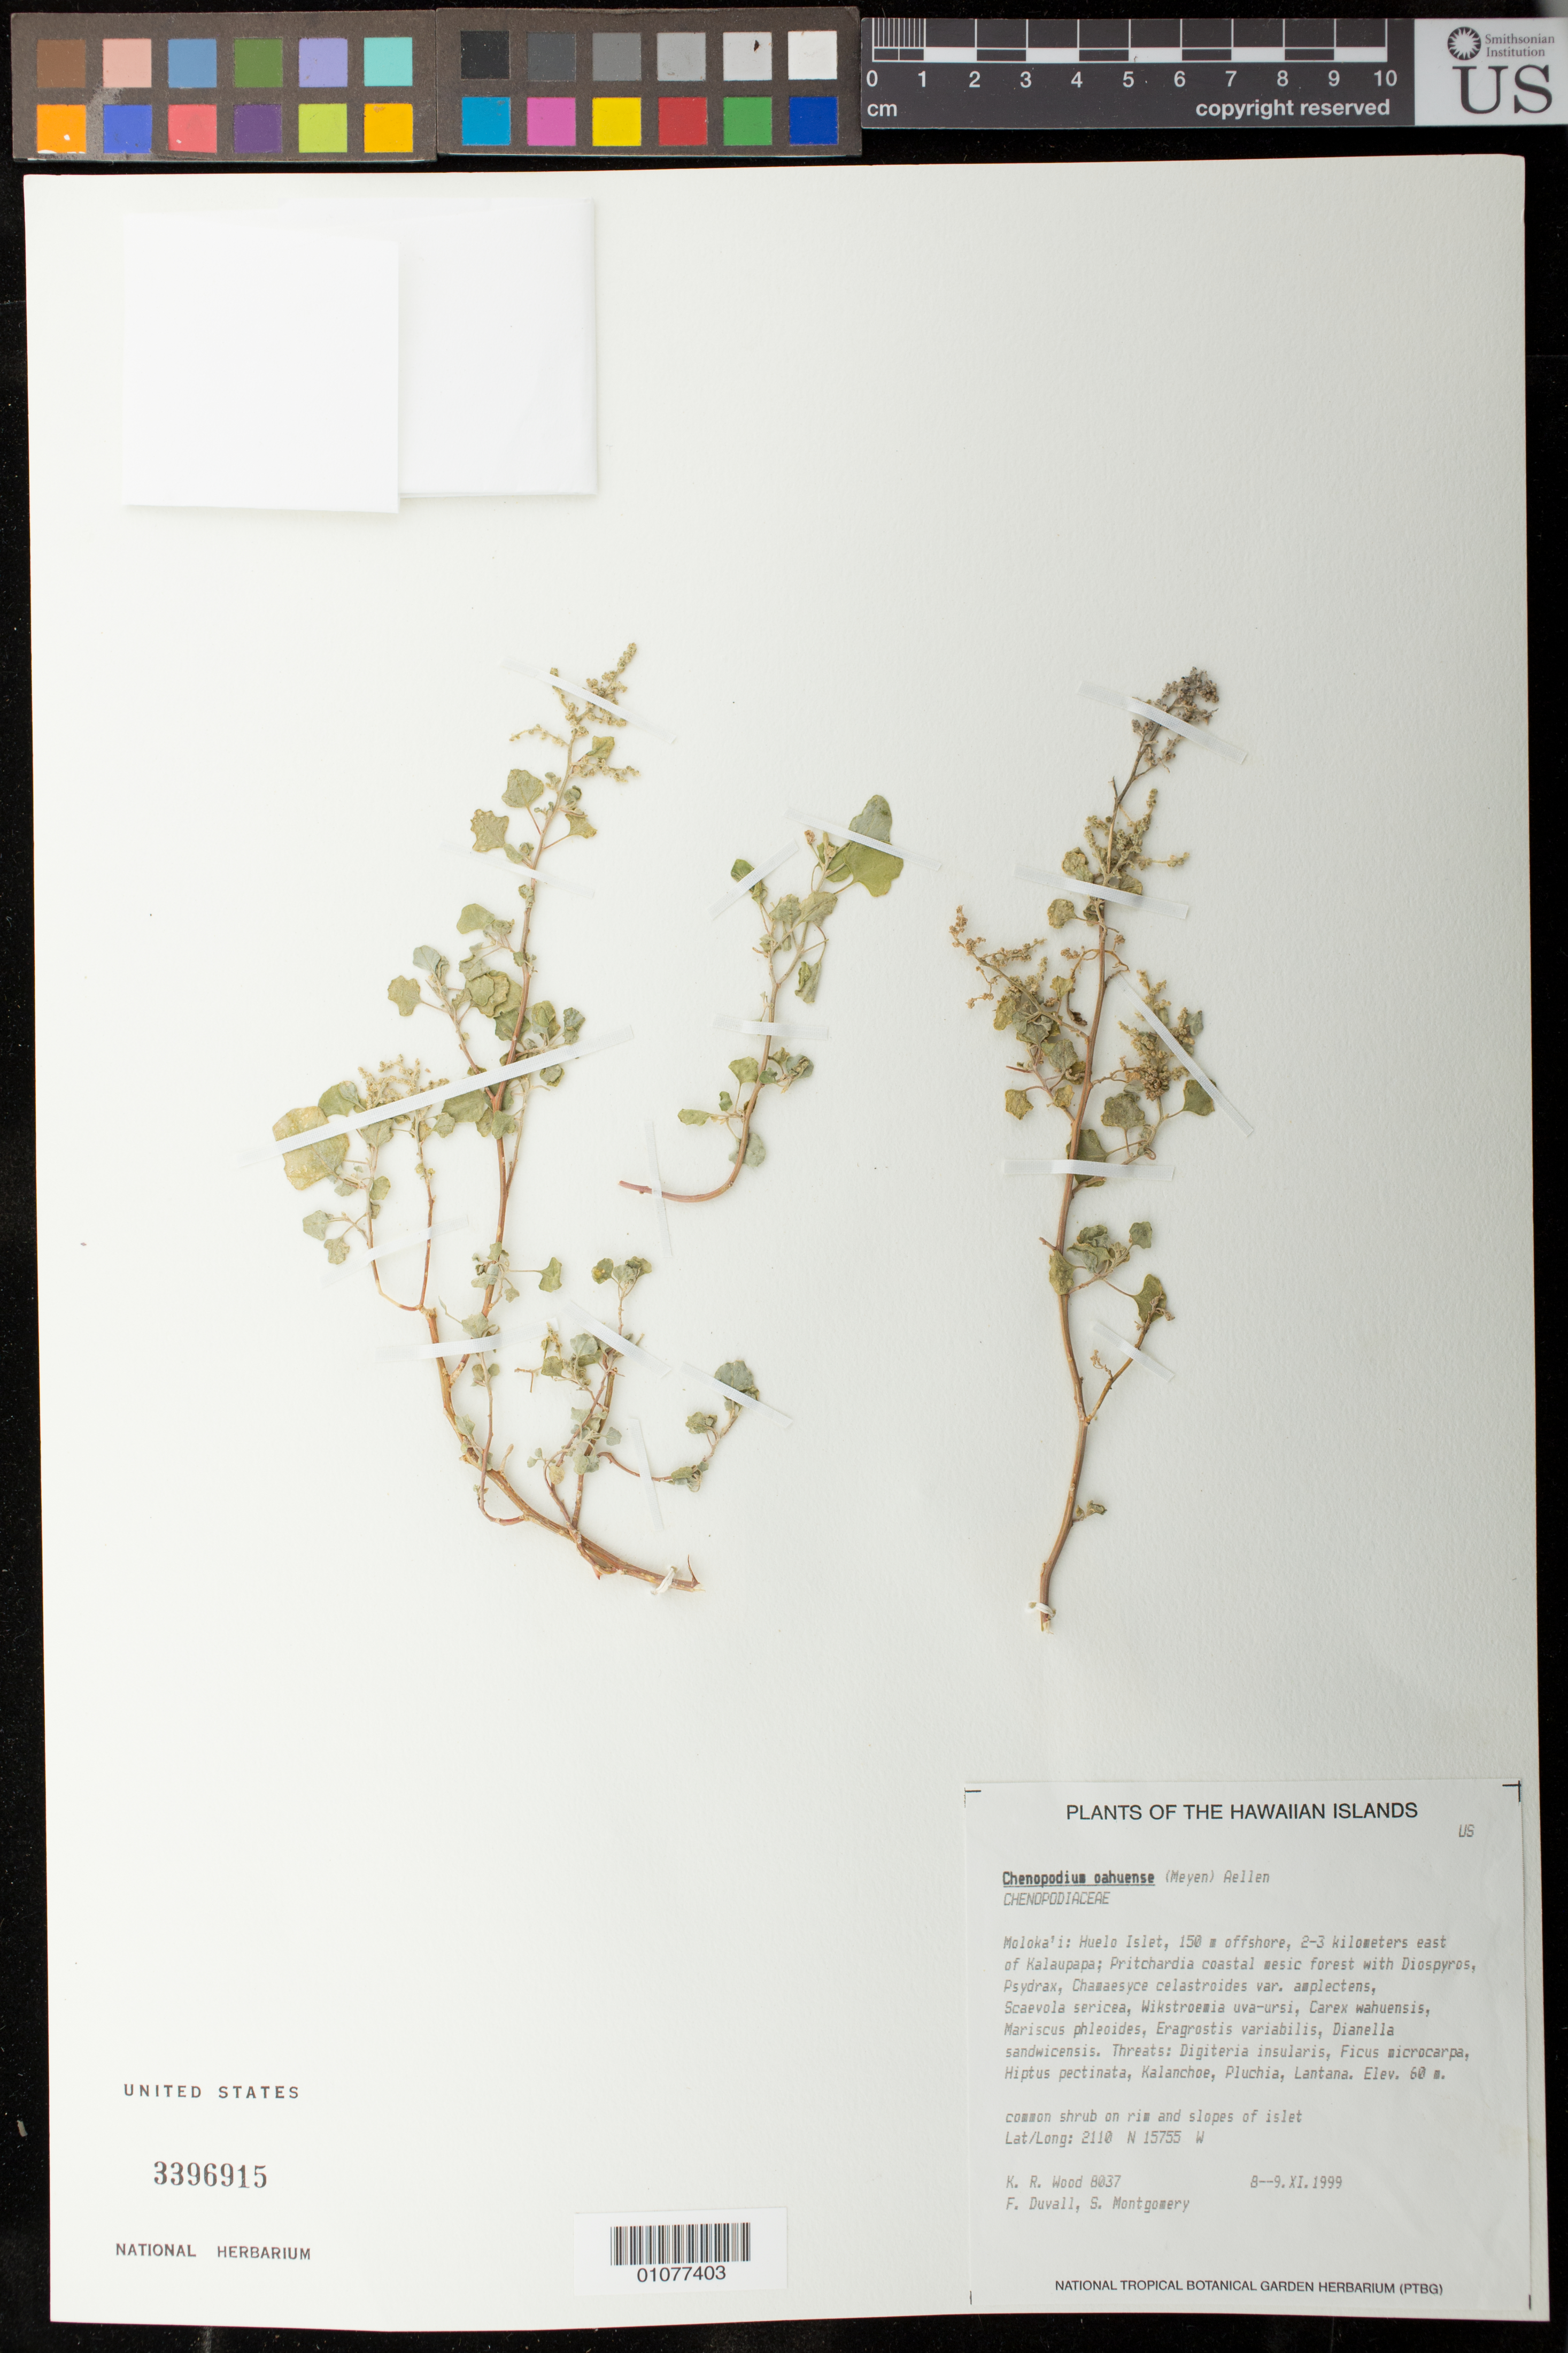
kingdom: Plantae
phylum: Tracheophyta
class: Magnoliopsida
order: Caryophyllales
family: Amaranthaceae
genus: Chenopodium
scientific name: Chenopodium oahuense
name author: (Meyen) Aellen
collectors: K. R. Wood, F. Duvall & S. Montgomery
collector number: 8037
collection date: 1999-11-08/1999-11-09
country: United States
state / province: Hawaii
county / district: Maui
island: Moloka'i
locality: Huelo Islet, 150 m offshore, 2-3 kilometers E of Kalaupapa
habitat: costal mesic forest; common shrub on rim and slopes of islet; digiteria insularis, Ficus microcarpa, Hiptus pectinata, Kalanchoe, Pluchia, Lantana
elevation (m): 60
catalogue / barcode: US 3396915